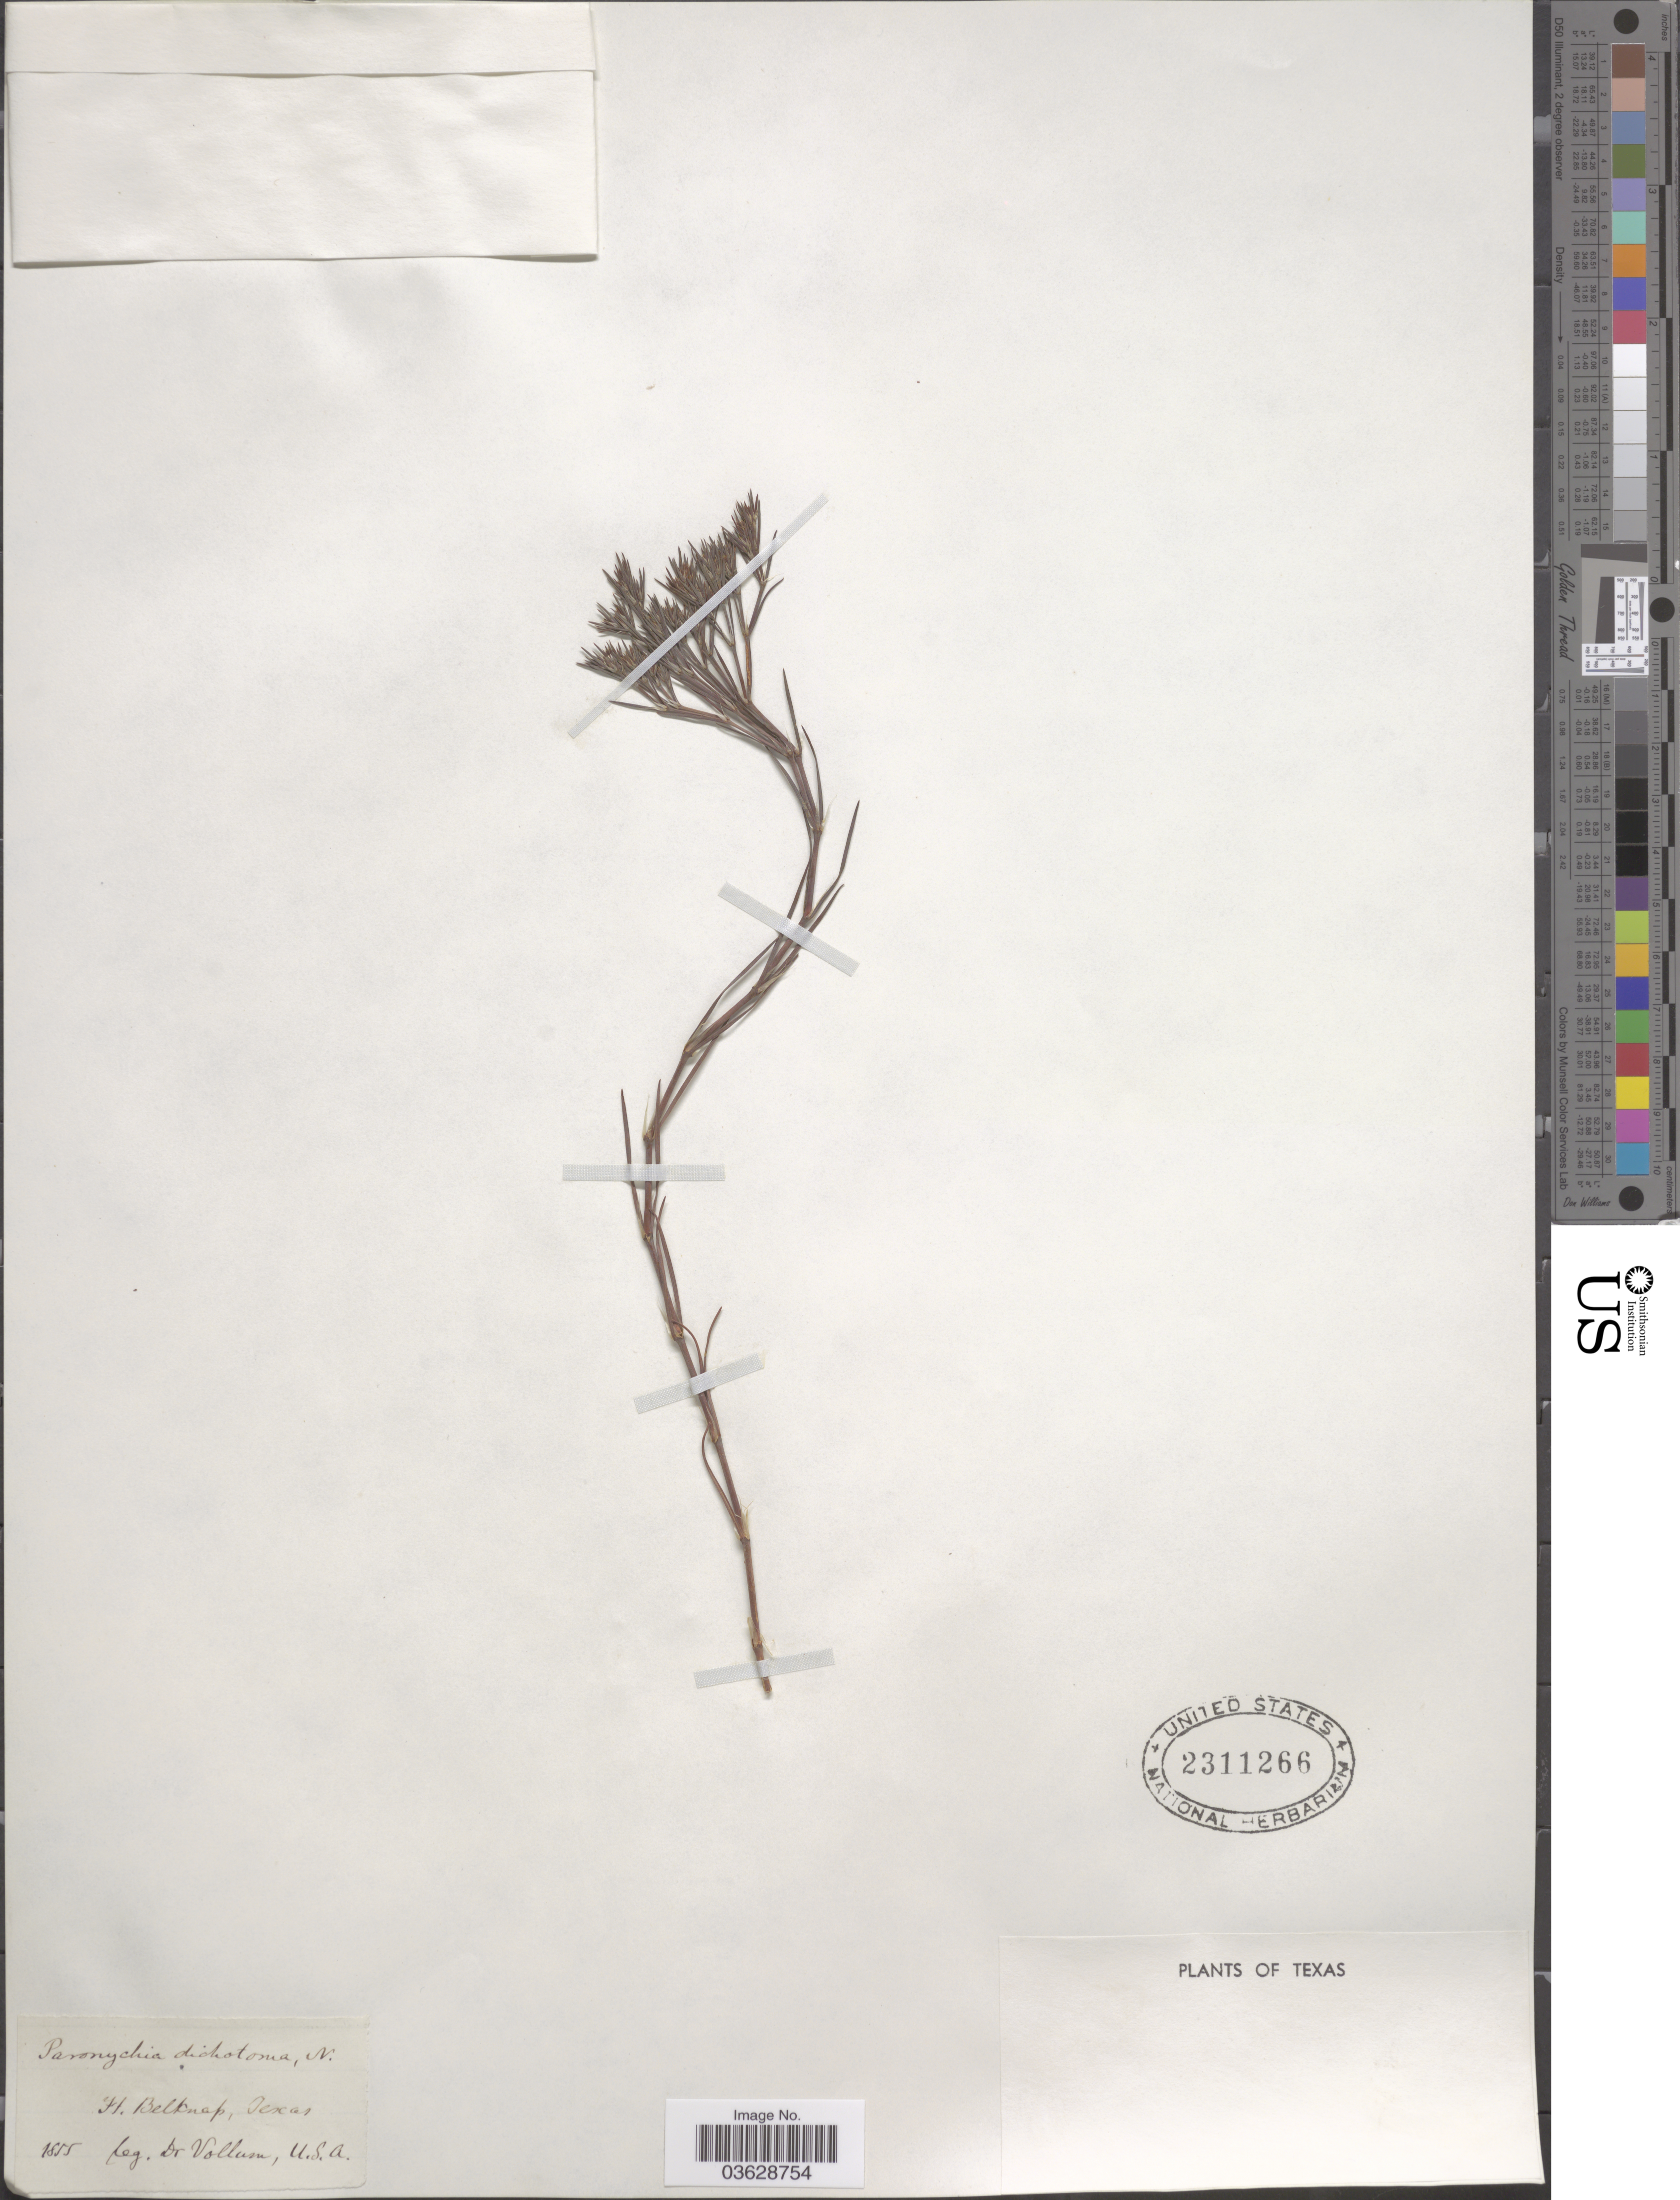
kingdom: Plantae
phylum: Tracheophyta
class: Magnoliopsida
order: Caryophyllales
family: Caryophyllaceae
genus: Paronychia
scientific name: Paronychia virginica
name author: Spreng.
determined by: Strong, Mark T., (BOT), Smithsonian Institution - National Museum of Natural History (UNITED STATES)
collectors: -. Vollum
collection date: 1855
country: United States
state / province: Texas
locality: Ft. Belknap.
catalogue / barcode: US 2311266